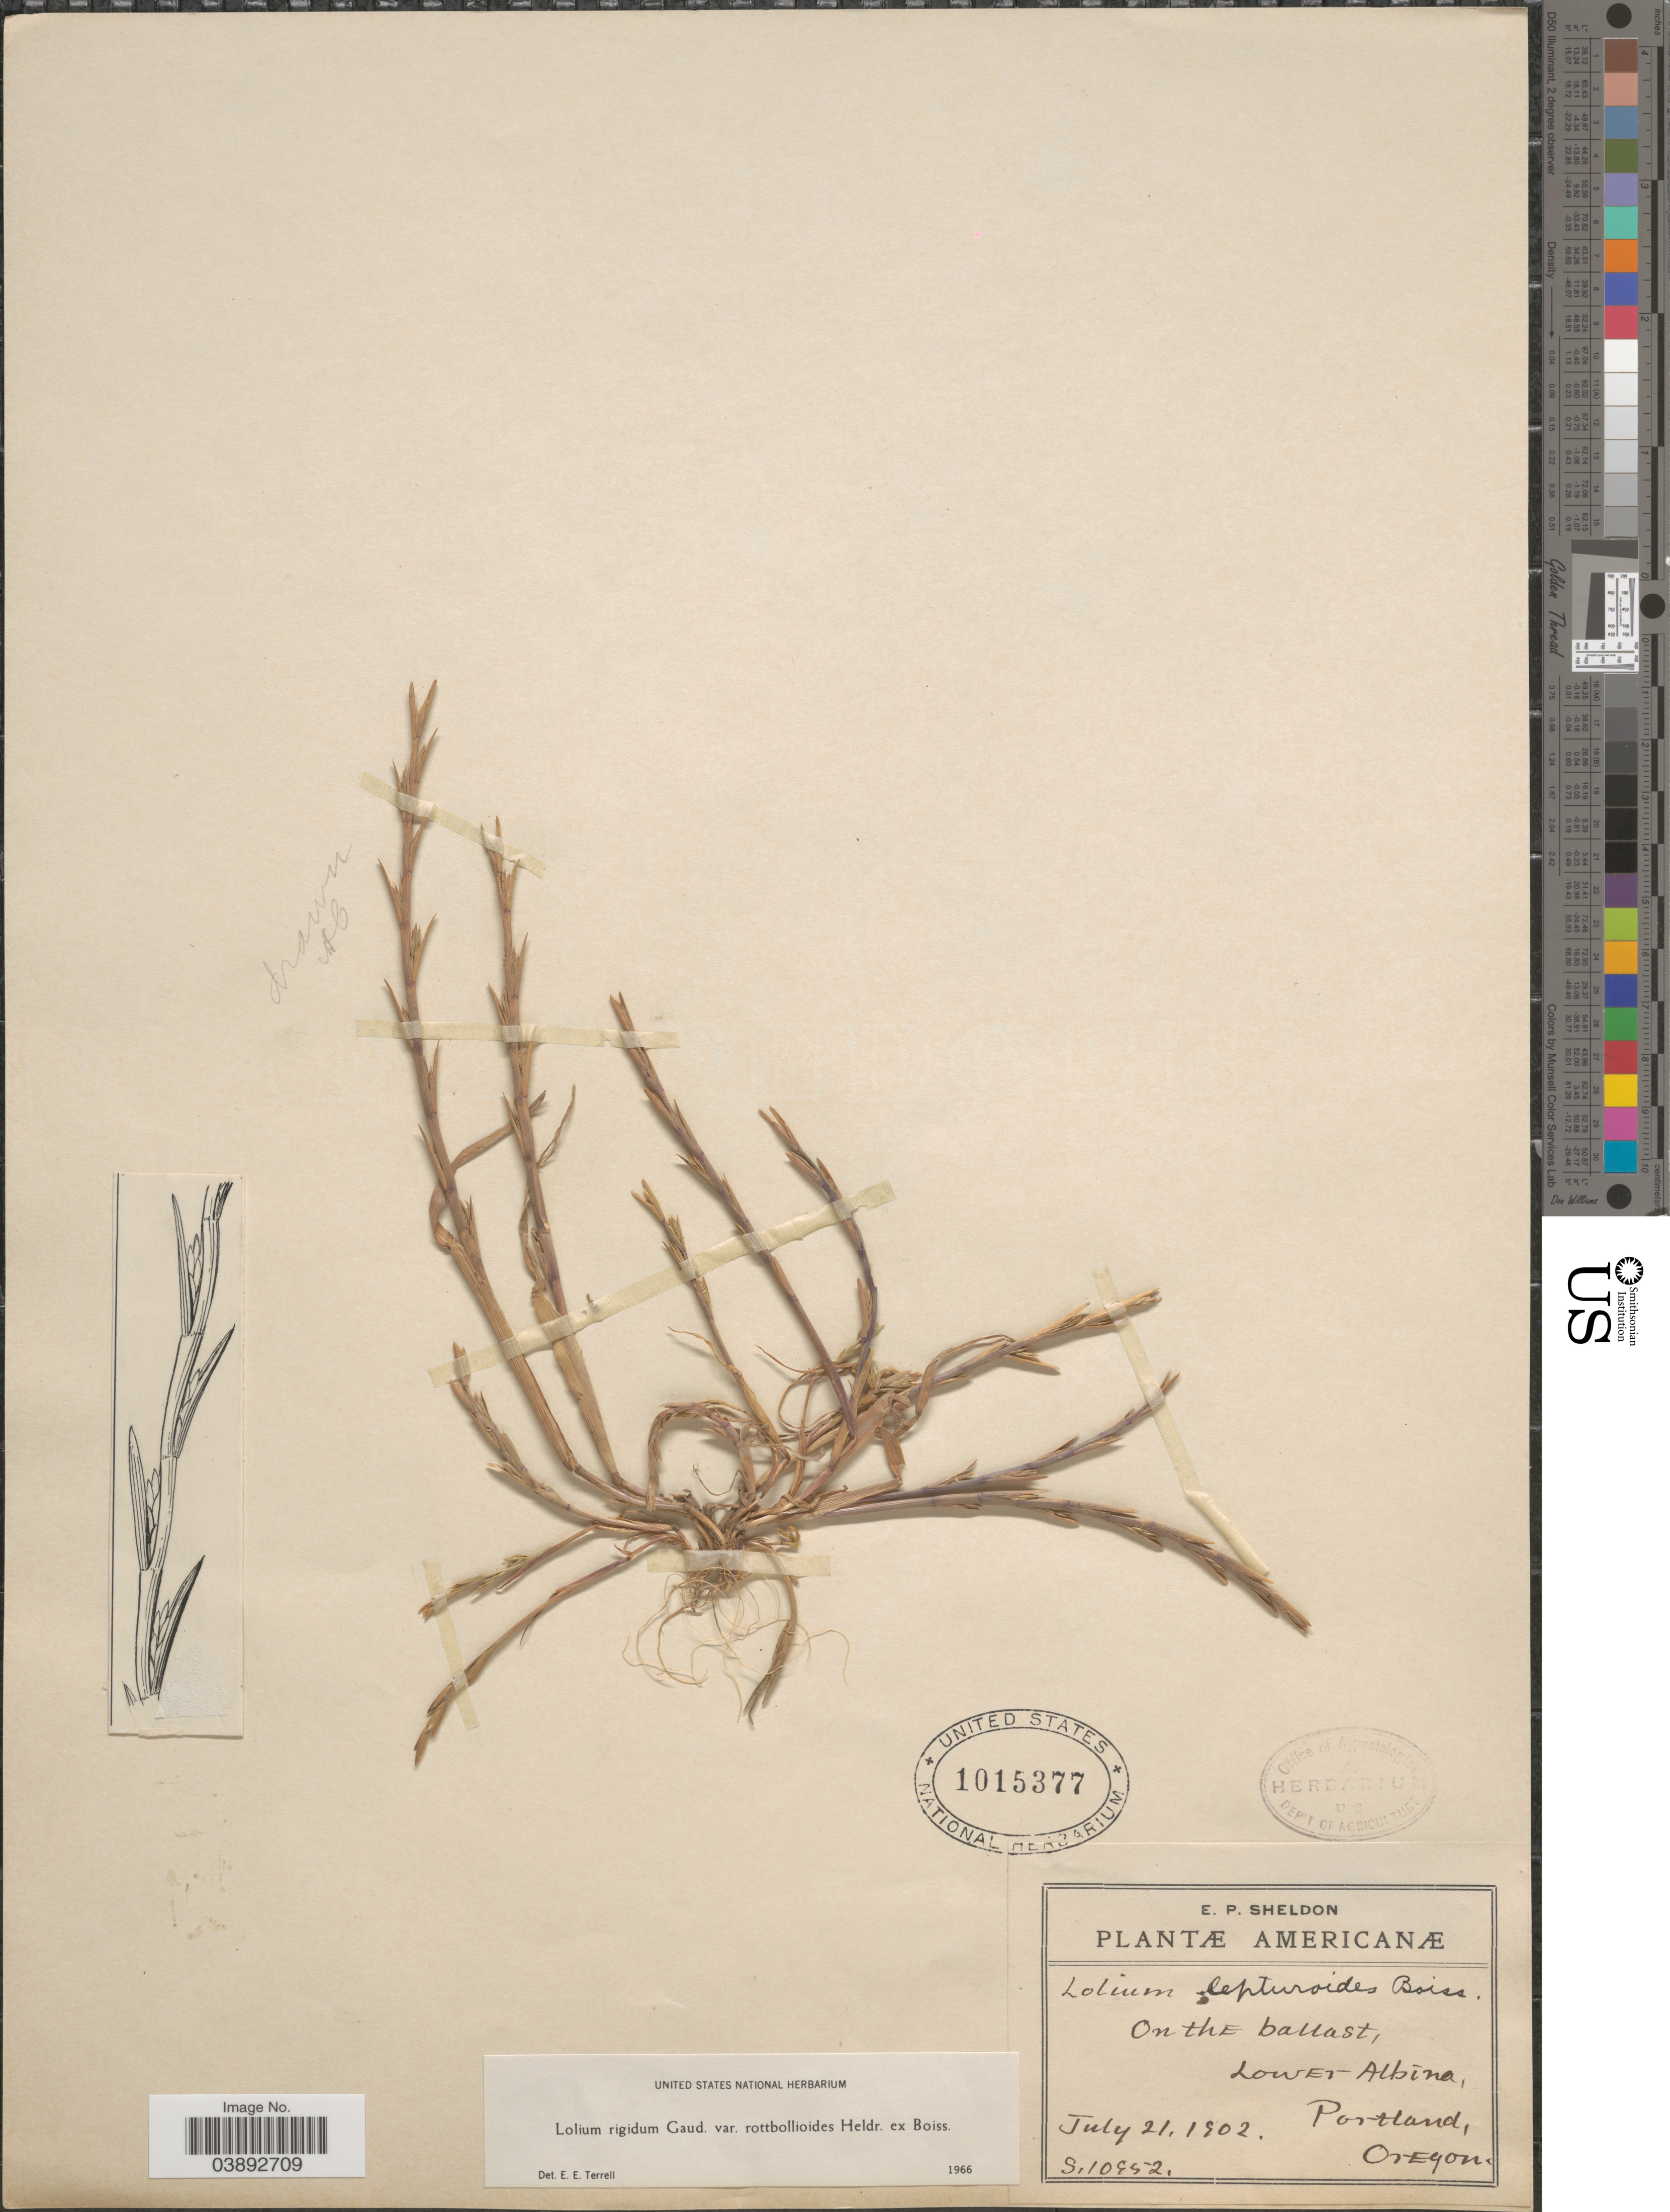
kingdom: Plantae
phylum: Tracheophyta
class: Liliopsida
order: Poales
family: Poaceae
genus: Lolium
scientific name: Lolium rigidum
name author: Gaudin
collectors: E. P. Sheldon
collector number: S10952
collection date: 1902-07-21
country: United States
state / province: Oregon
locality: Americanæ. Lower Albina, Portland.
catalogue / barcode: US 1015377